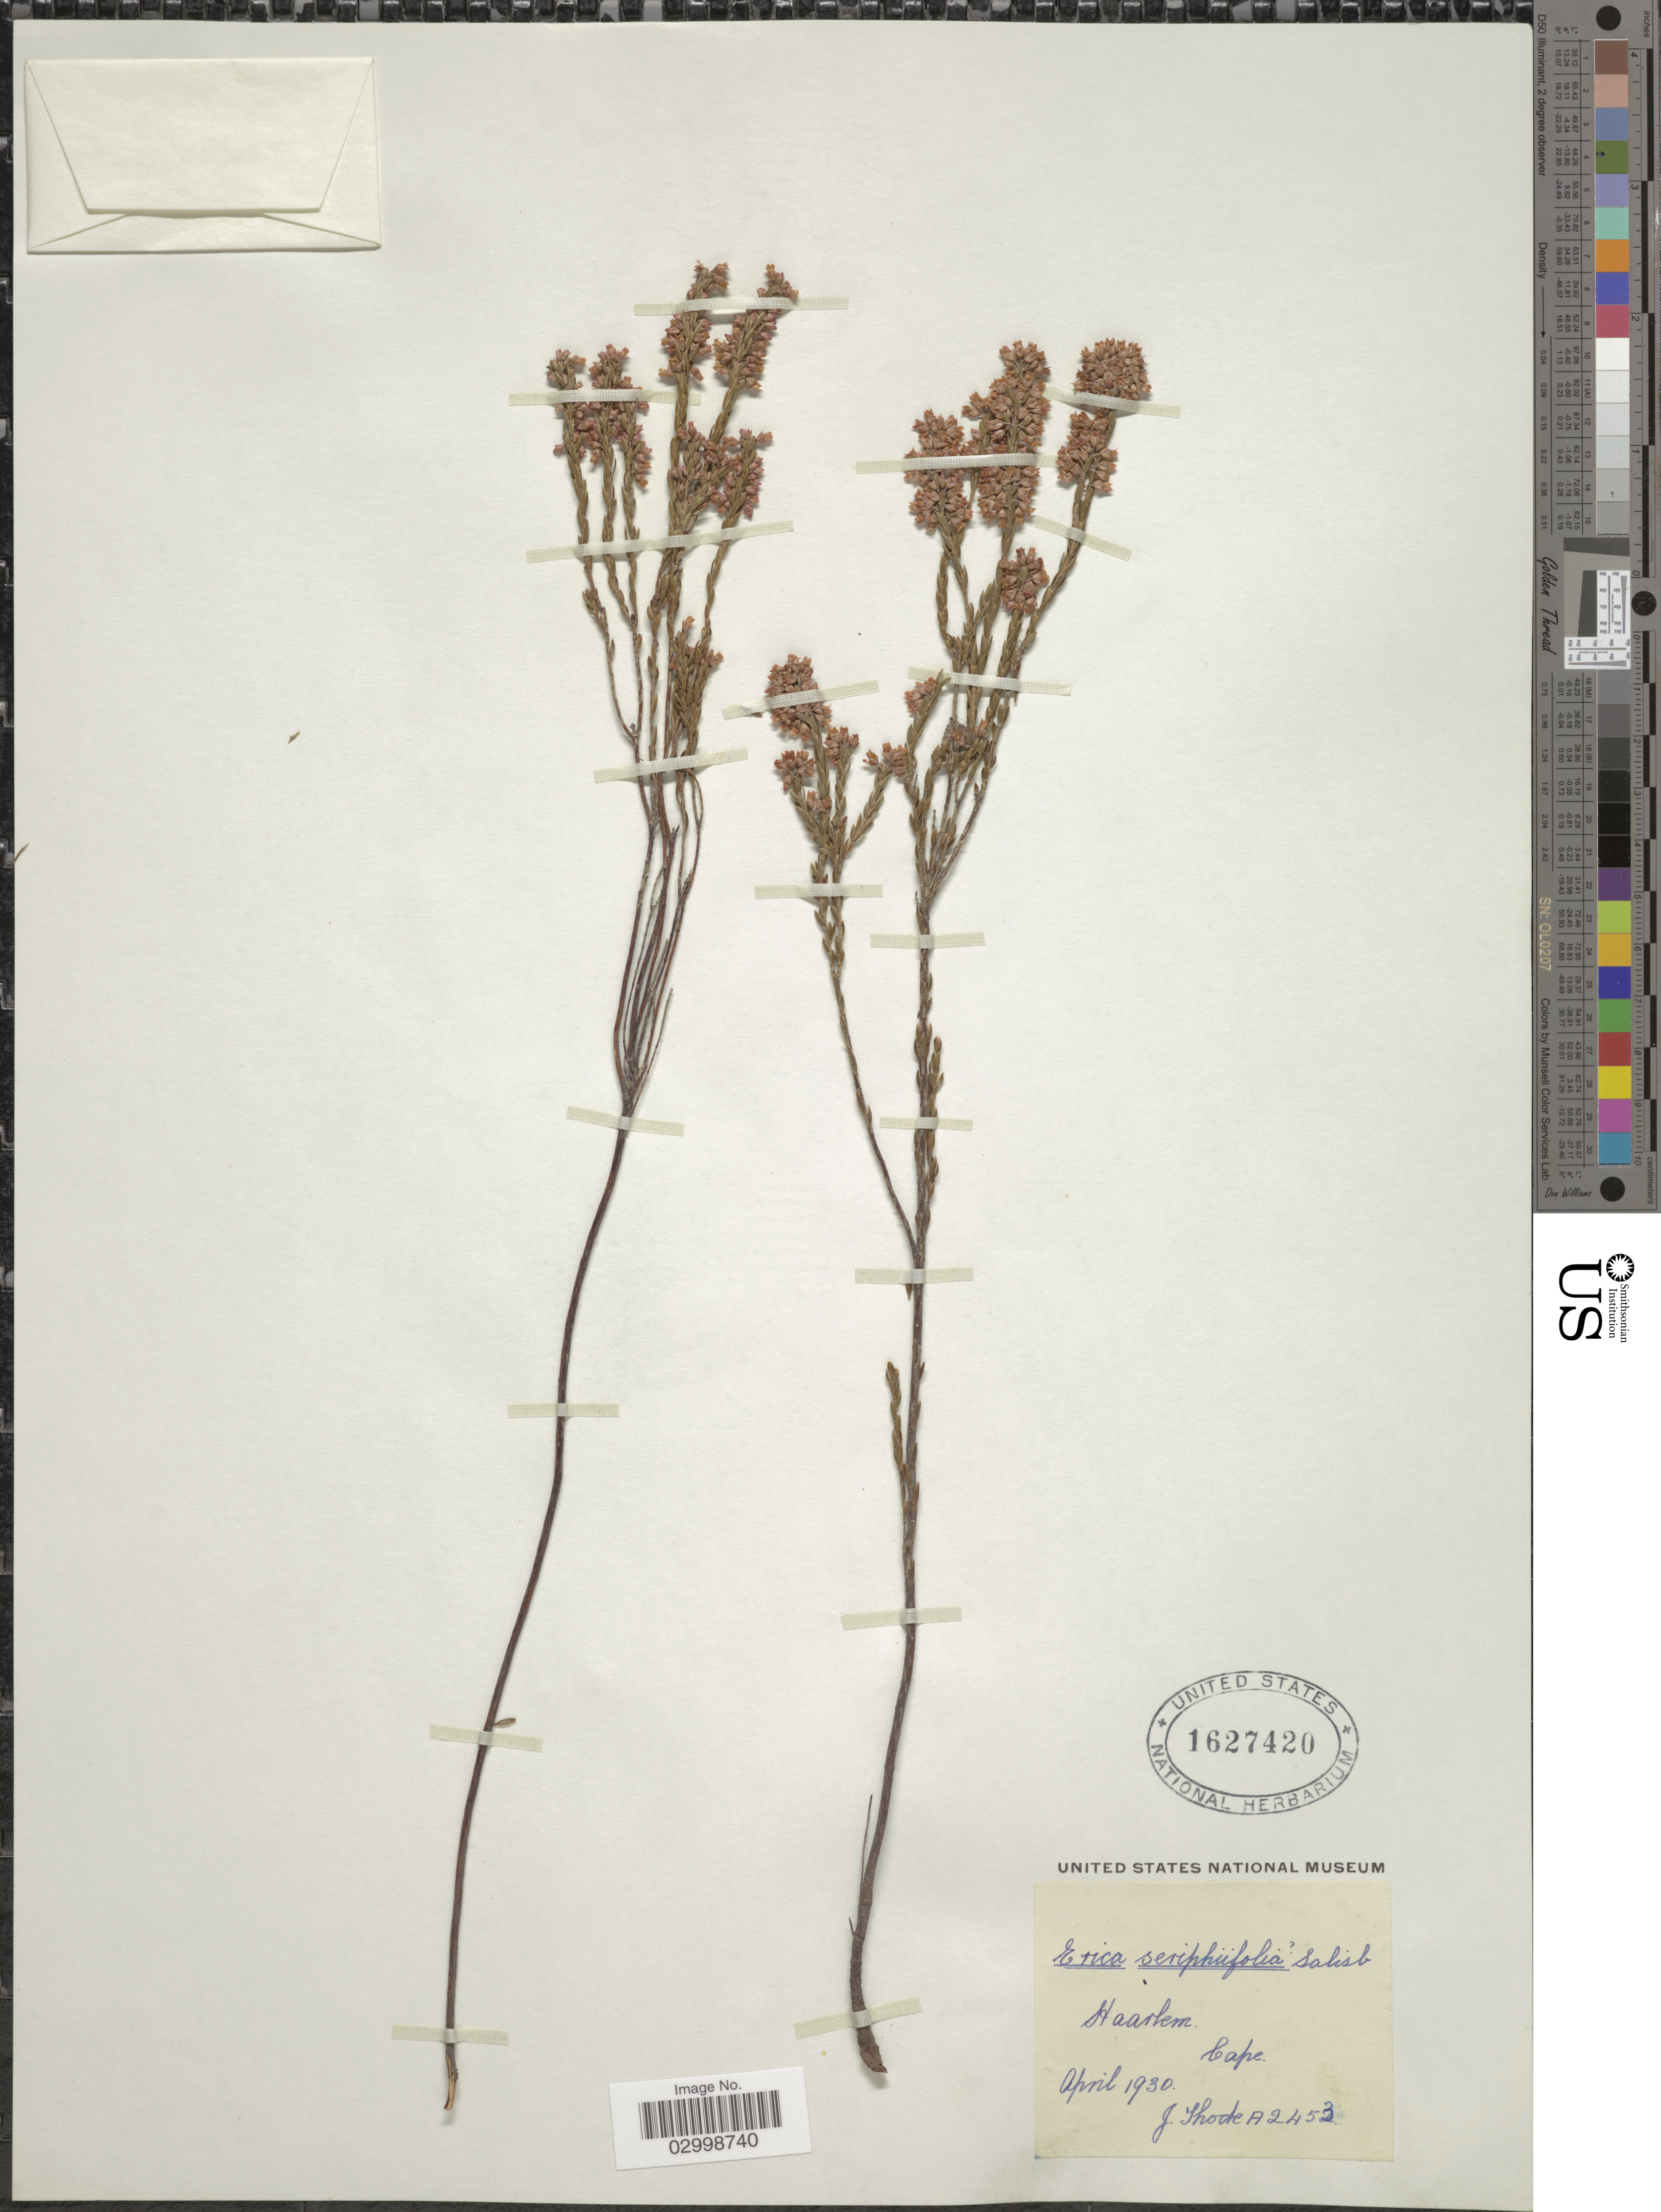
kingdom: Plantae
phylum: Tracheophyta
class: Magnoliopsida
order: Ericales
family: Ericaceae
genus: Erica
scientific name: Erica seriphiifolia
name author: Salisb.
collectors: J. Thode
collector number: A2453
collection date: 1930-04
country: South Africa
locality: Haarlem. Cape.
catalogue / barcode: US 1627420